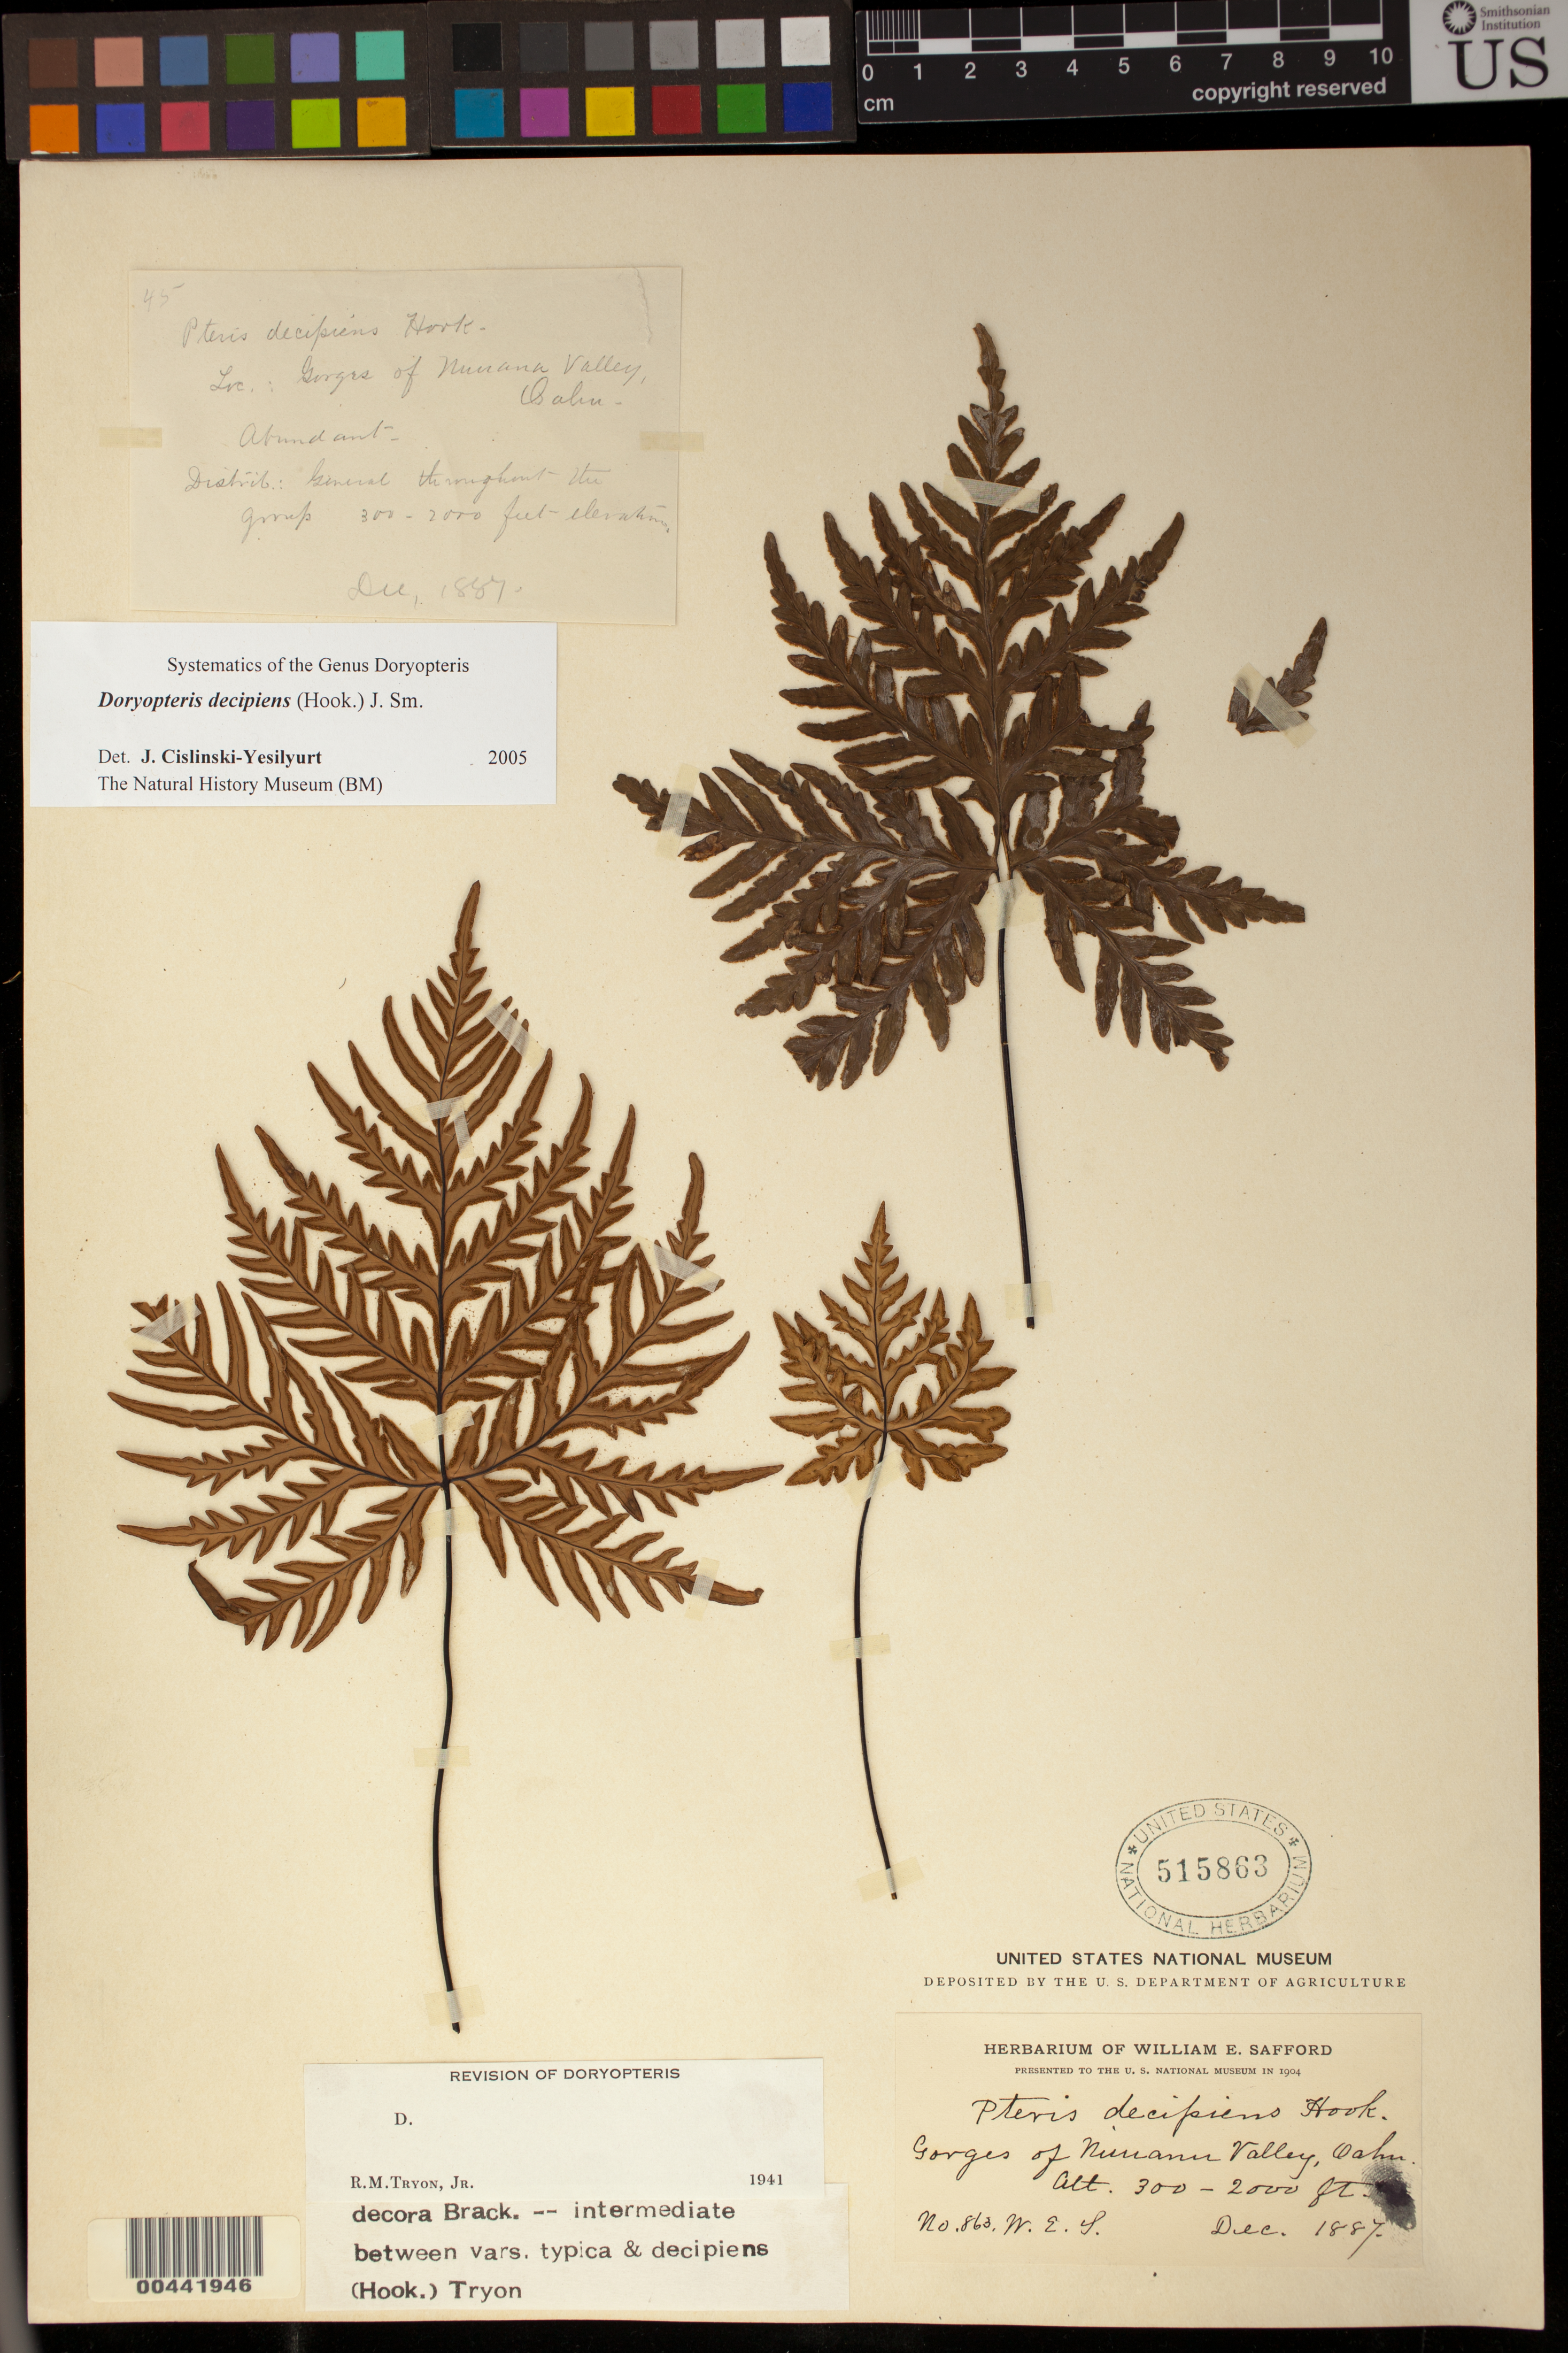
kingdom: Plantae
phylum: Tracheophyta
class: Polypodiopsida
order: Polypodiales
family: Pteridaceae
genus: Doryopteris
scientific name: Doryopteris decipiens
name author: (Hook.) J. Sm.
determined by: Yesilyurt, J. C.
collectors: W. E. Safford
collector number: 863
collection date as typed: Dec 1887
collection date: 1887-12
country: United States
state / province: Hawaii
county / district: Honolulu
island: Oahu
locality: Gorges of Nuuanu Valley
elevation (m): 91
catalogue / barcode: US 515863